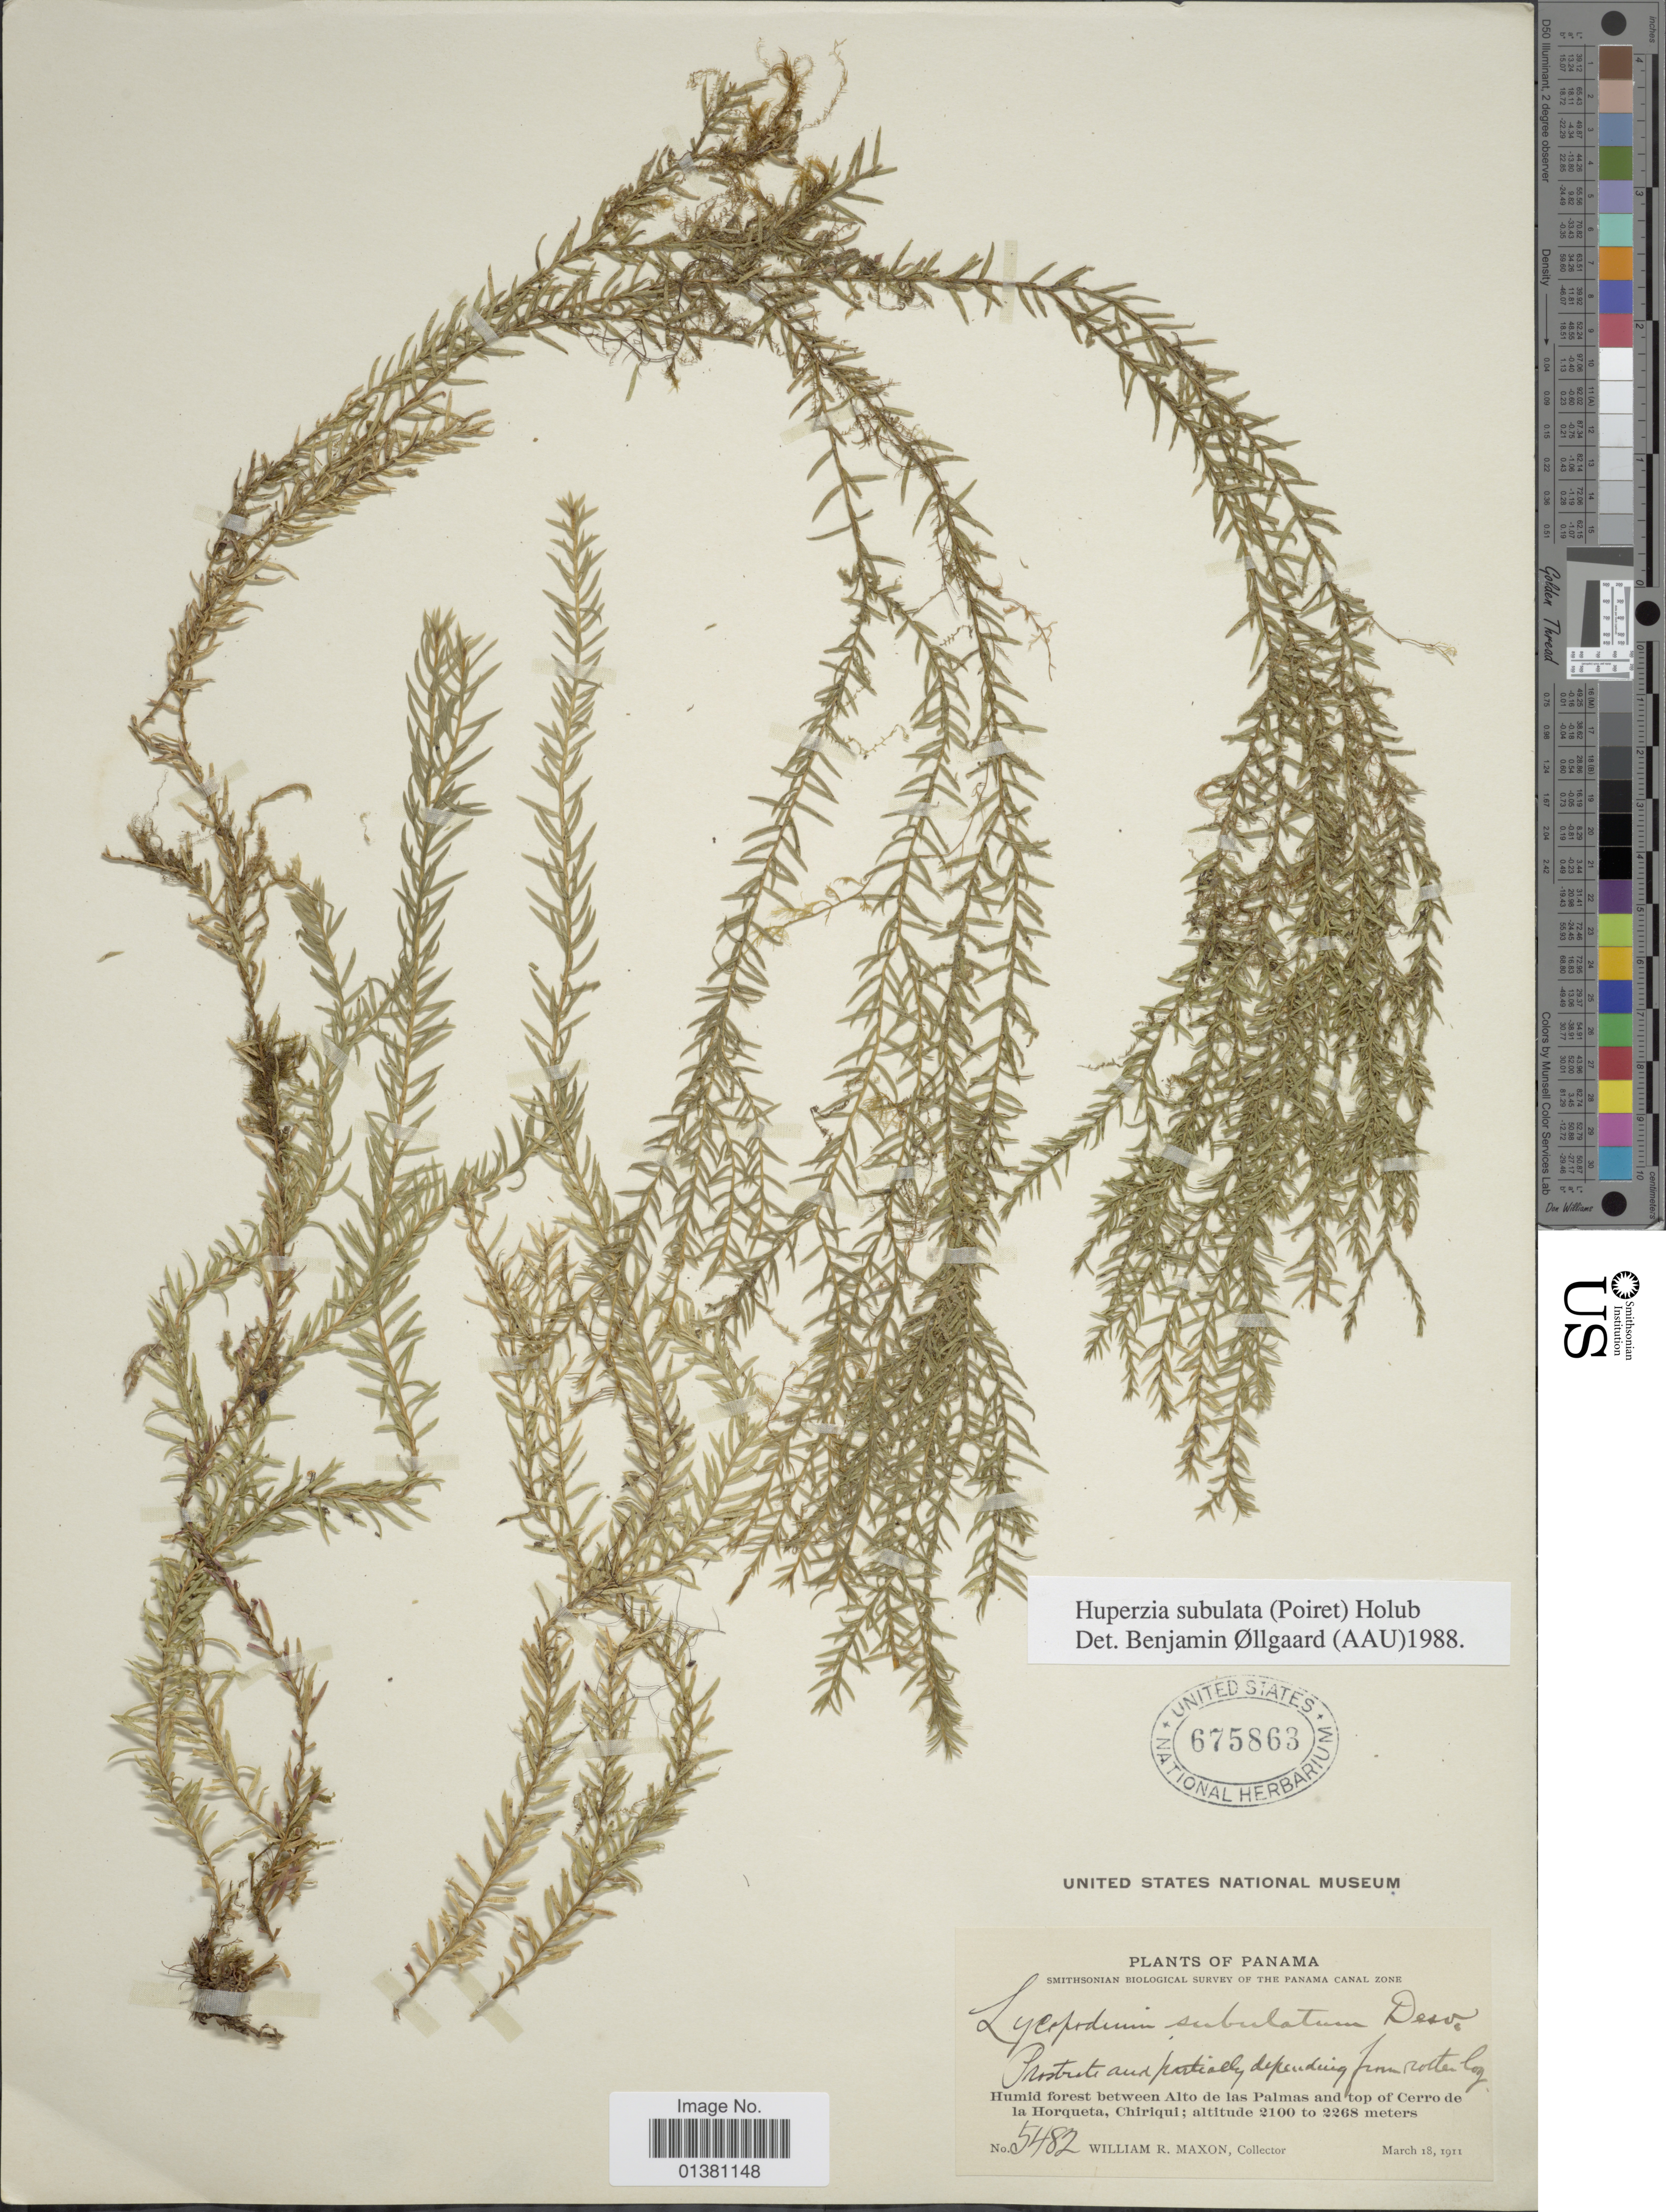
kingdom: Plantae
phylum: Tracheophyta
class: Lycopodiopsida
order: Lycopodiales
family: Lycopodiaceae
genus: Phlegmariurus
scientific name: Phlegmariurus subulatus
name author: (Desv. ex Poir.) B. Øllg.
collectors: W. R. Maxon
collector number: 5482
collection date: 1911-03-18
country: Panama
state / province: Chiriqui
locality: Humid, forest between Alto de las Palmas and top of Cerro de la Horqueta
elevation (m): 2100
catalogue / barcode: US 675863